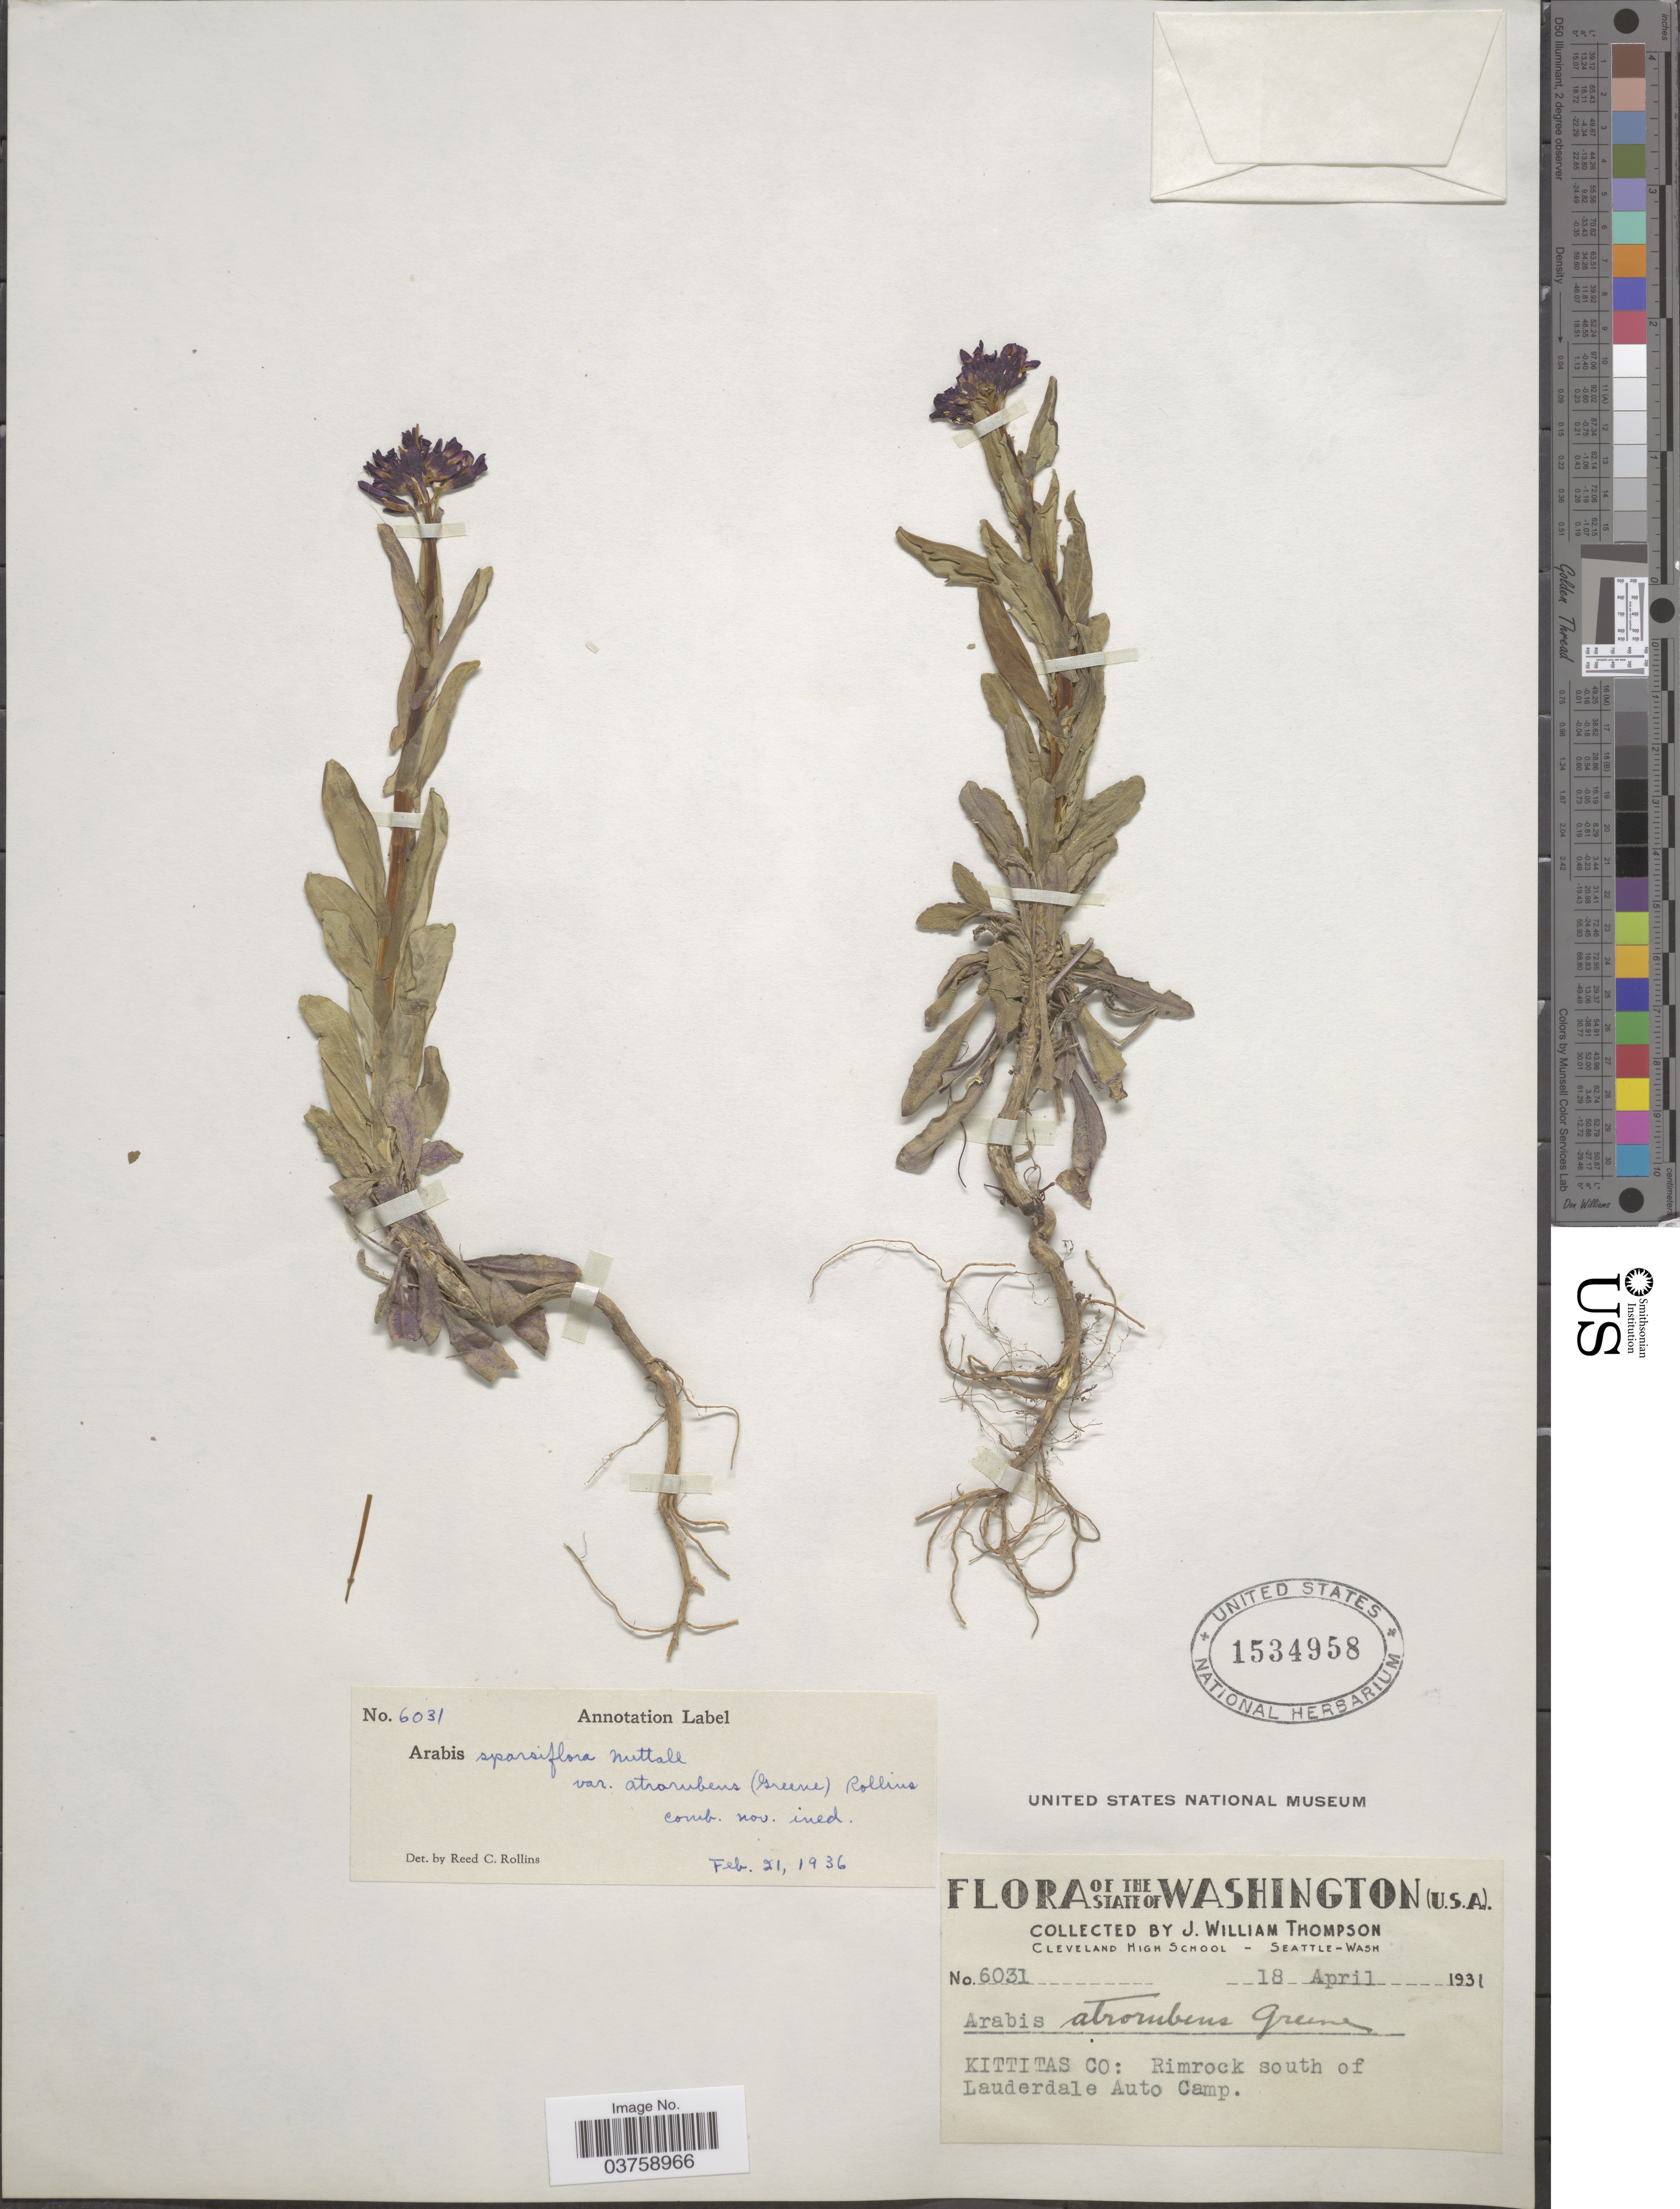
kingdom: Plantae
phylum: Tracheophyta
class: Magnoliopsida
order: Brassicales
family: Brassicaceae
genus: Arabis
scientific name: Arabis sparsiflora var. atrorubens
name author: (Suksd. ex Greene) Rollins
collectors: J. W. Thompson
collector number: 6031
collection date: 1931-04-18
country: United States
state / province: Washington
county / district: Kittitas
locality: Kittitas Co: Rimrock south of Lauderdale Auto Camp.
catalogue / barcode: US 1534958